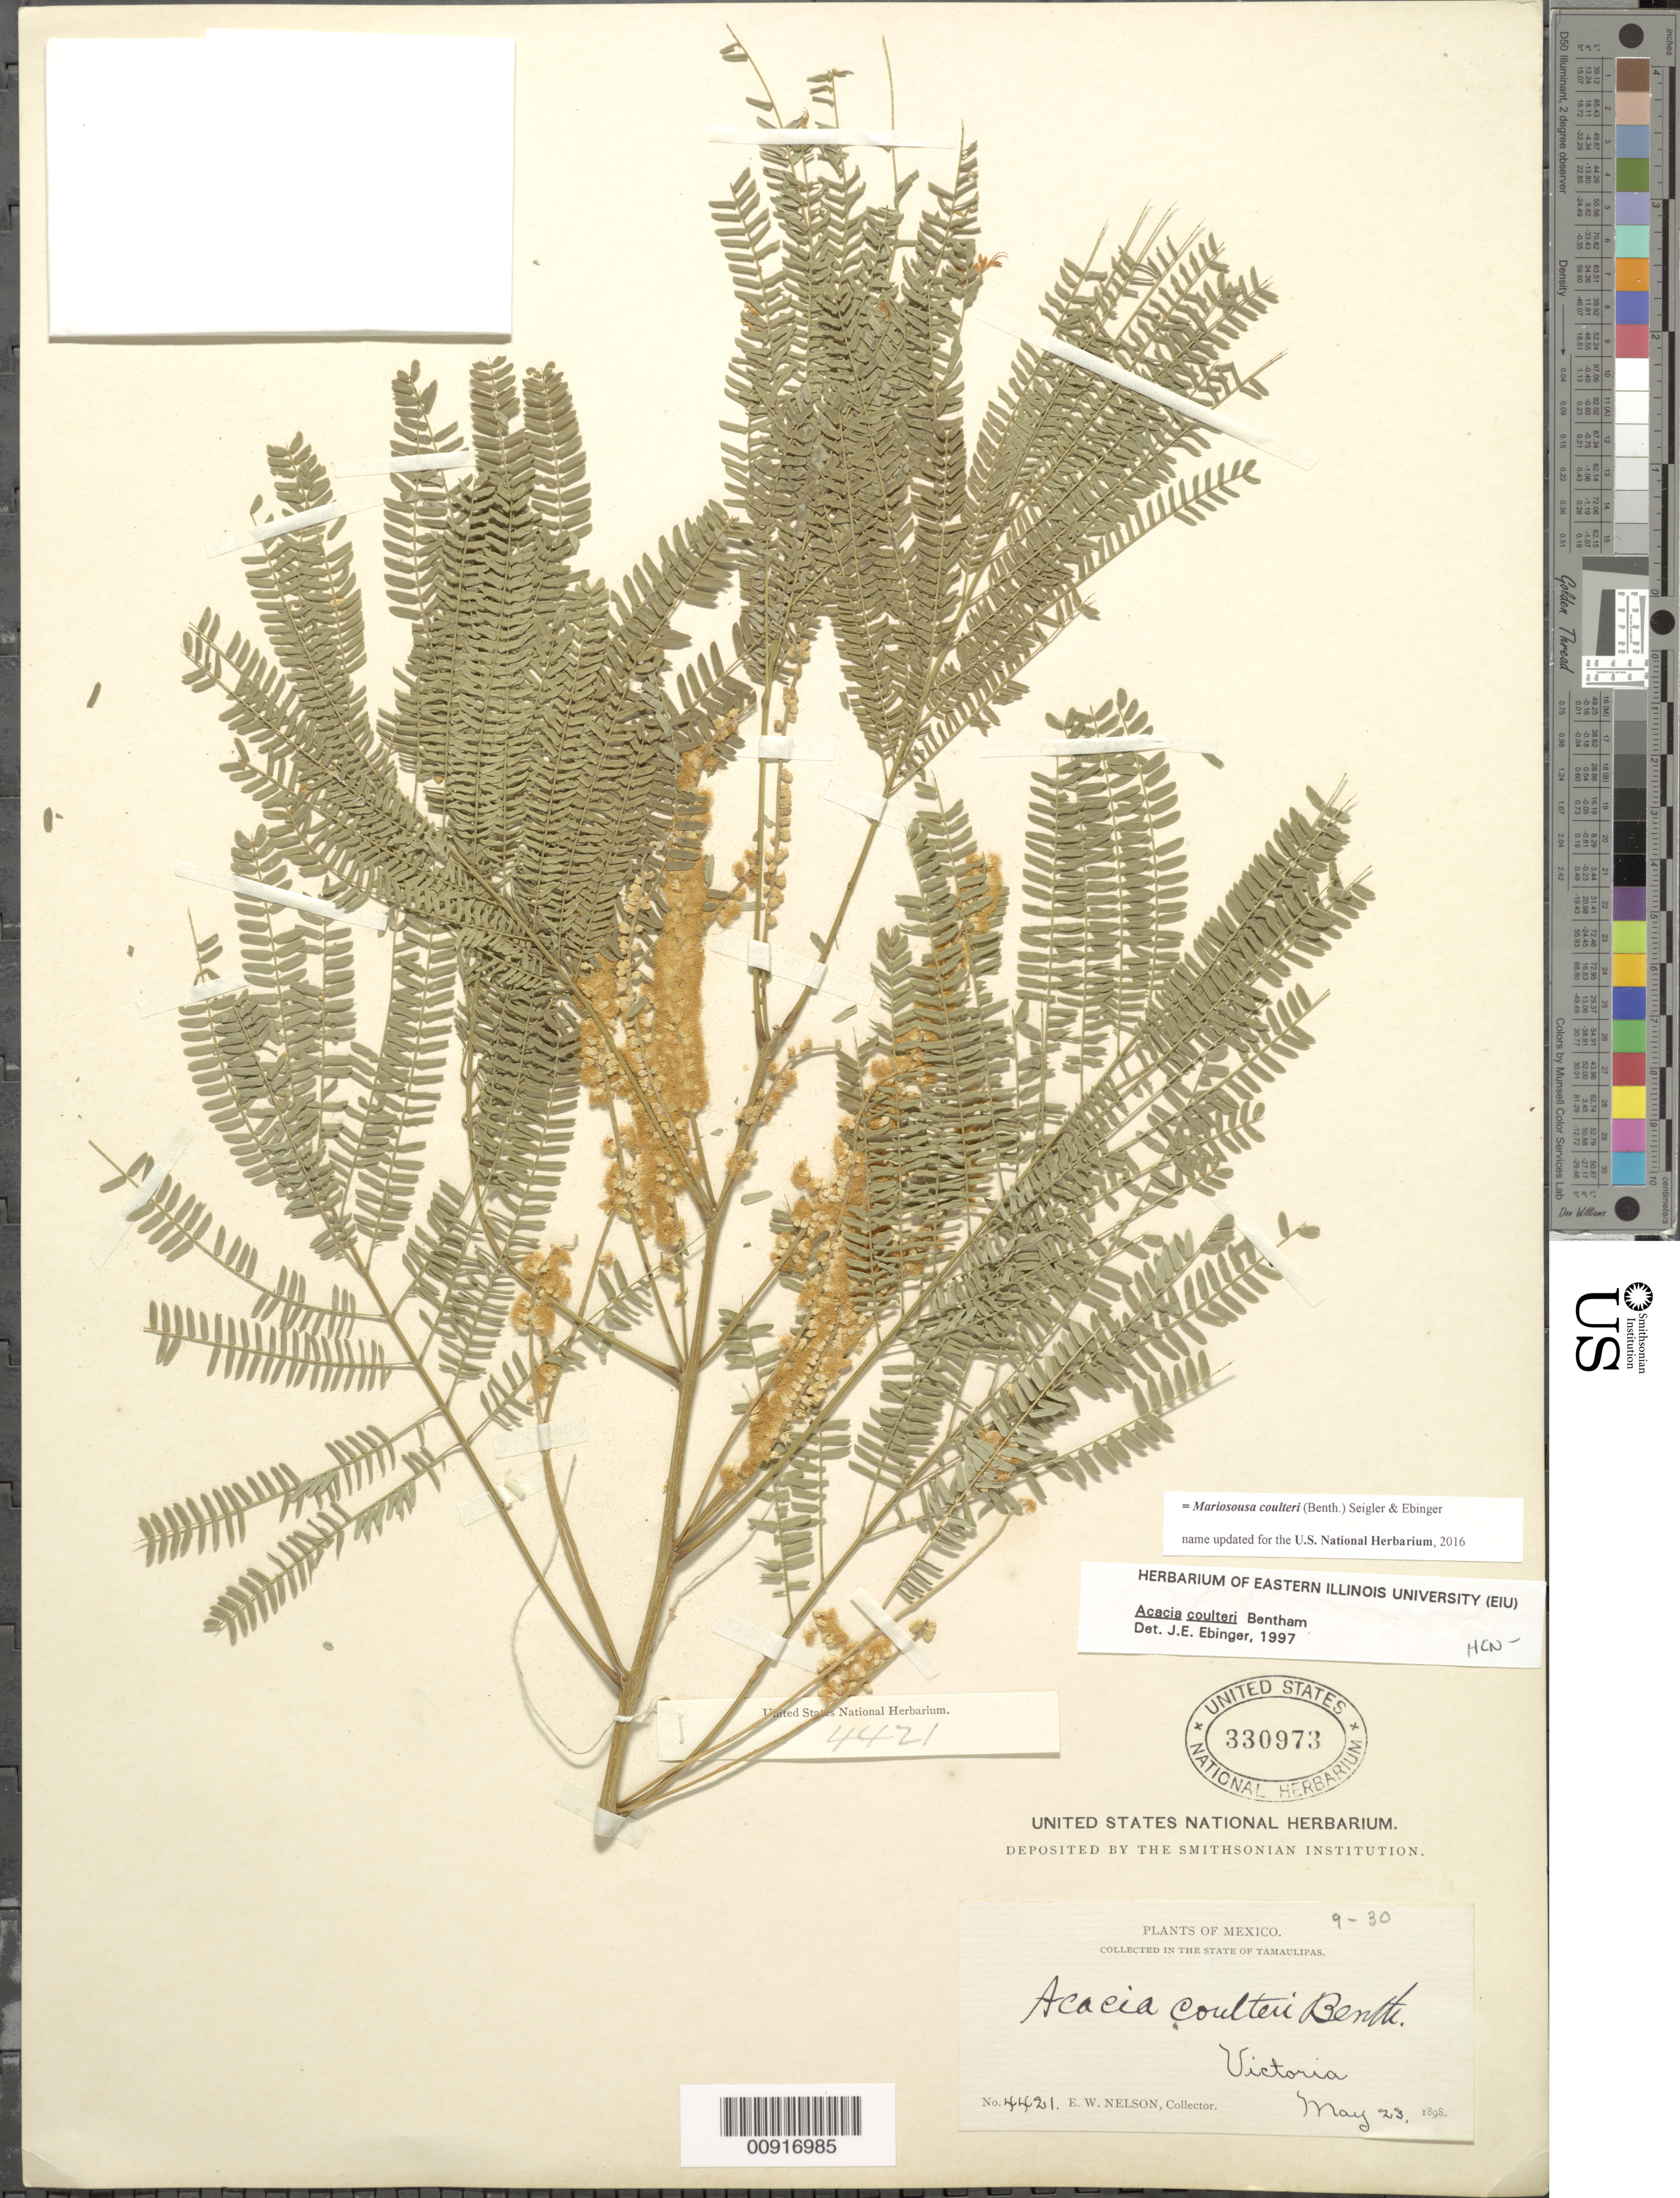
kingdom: Plantae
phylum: Tracheophyta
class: Magnoliopsida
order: Fabales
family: Fabaceae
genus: Mariosousa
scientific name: Mariosousa coulteri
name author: (Benth.) Seigler & Ebinger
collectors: E. W. Nelson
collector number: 4421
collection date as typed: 23 May 1898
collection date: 1898-05-23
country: Mexico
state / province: Tamaulipas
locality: Victoria.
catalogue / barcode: US 330973